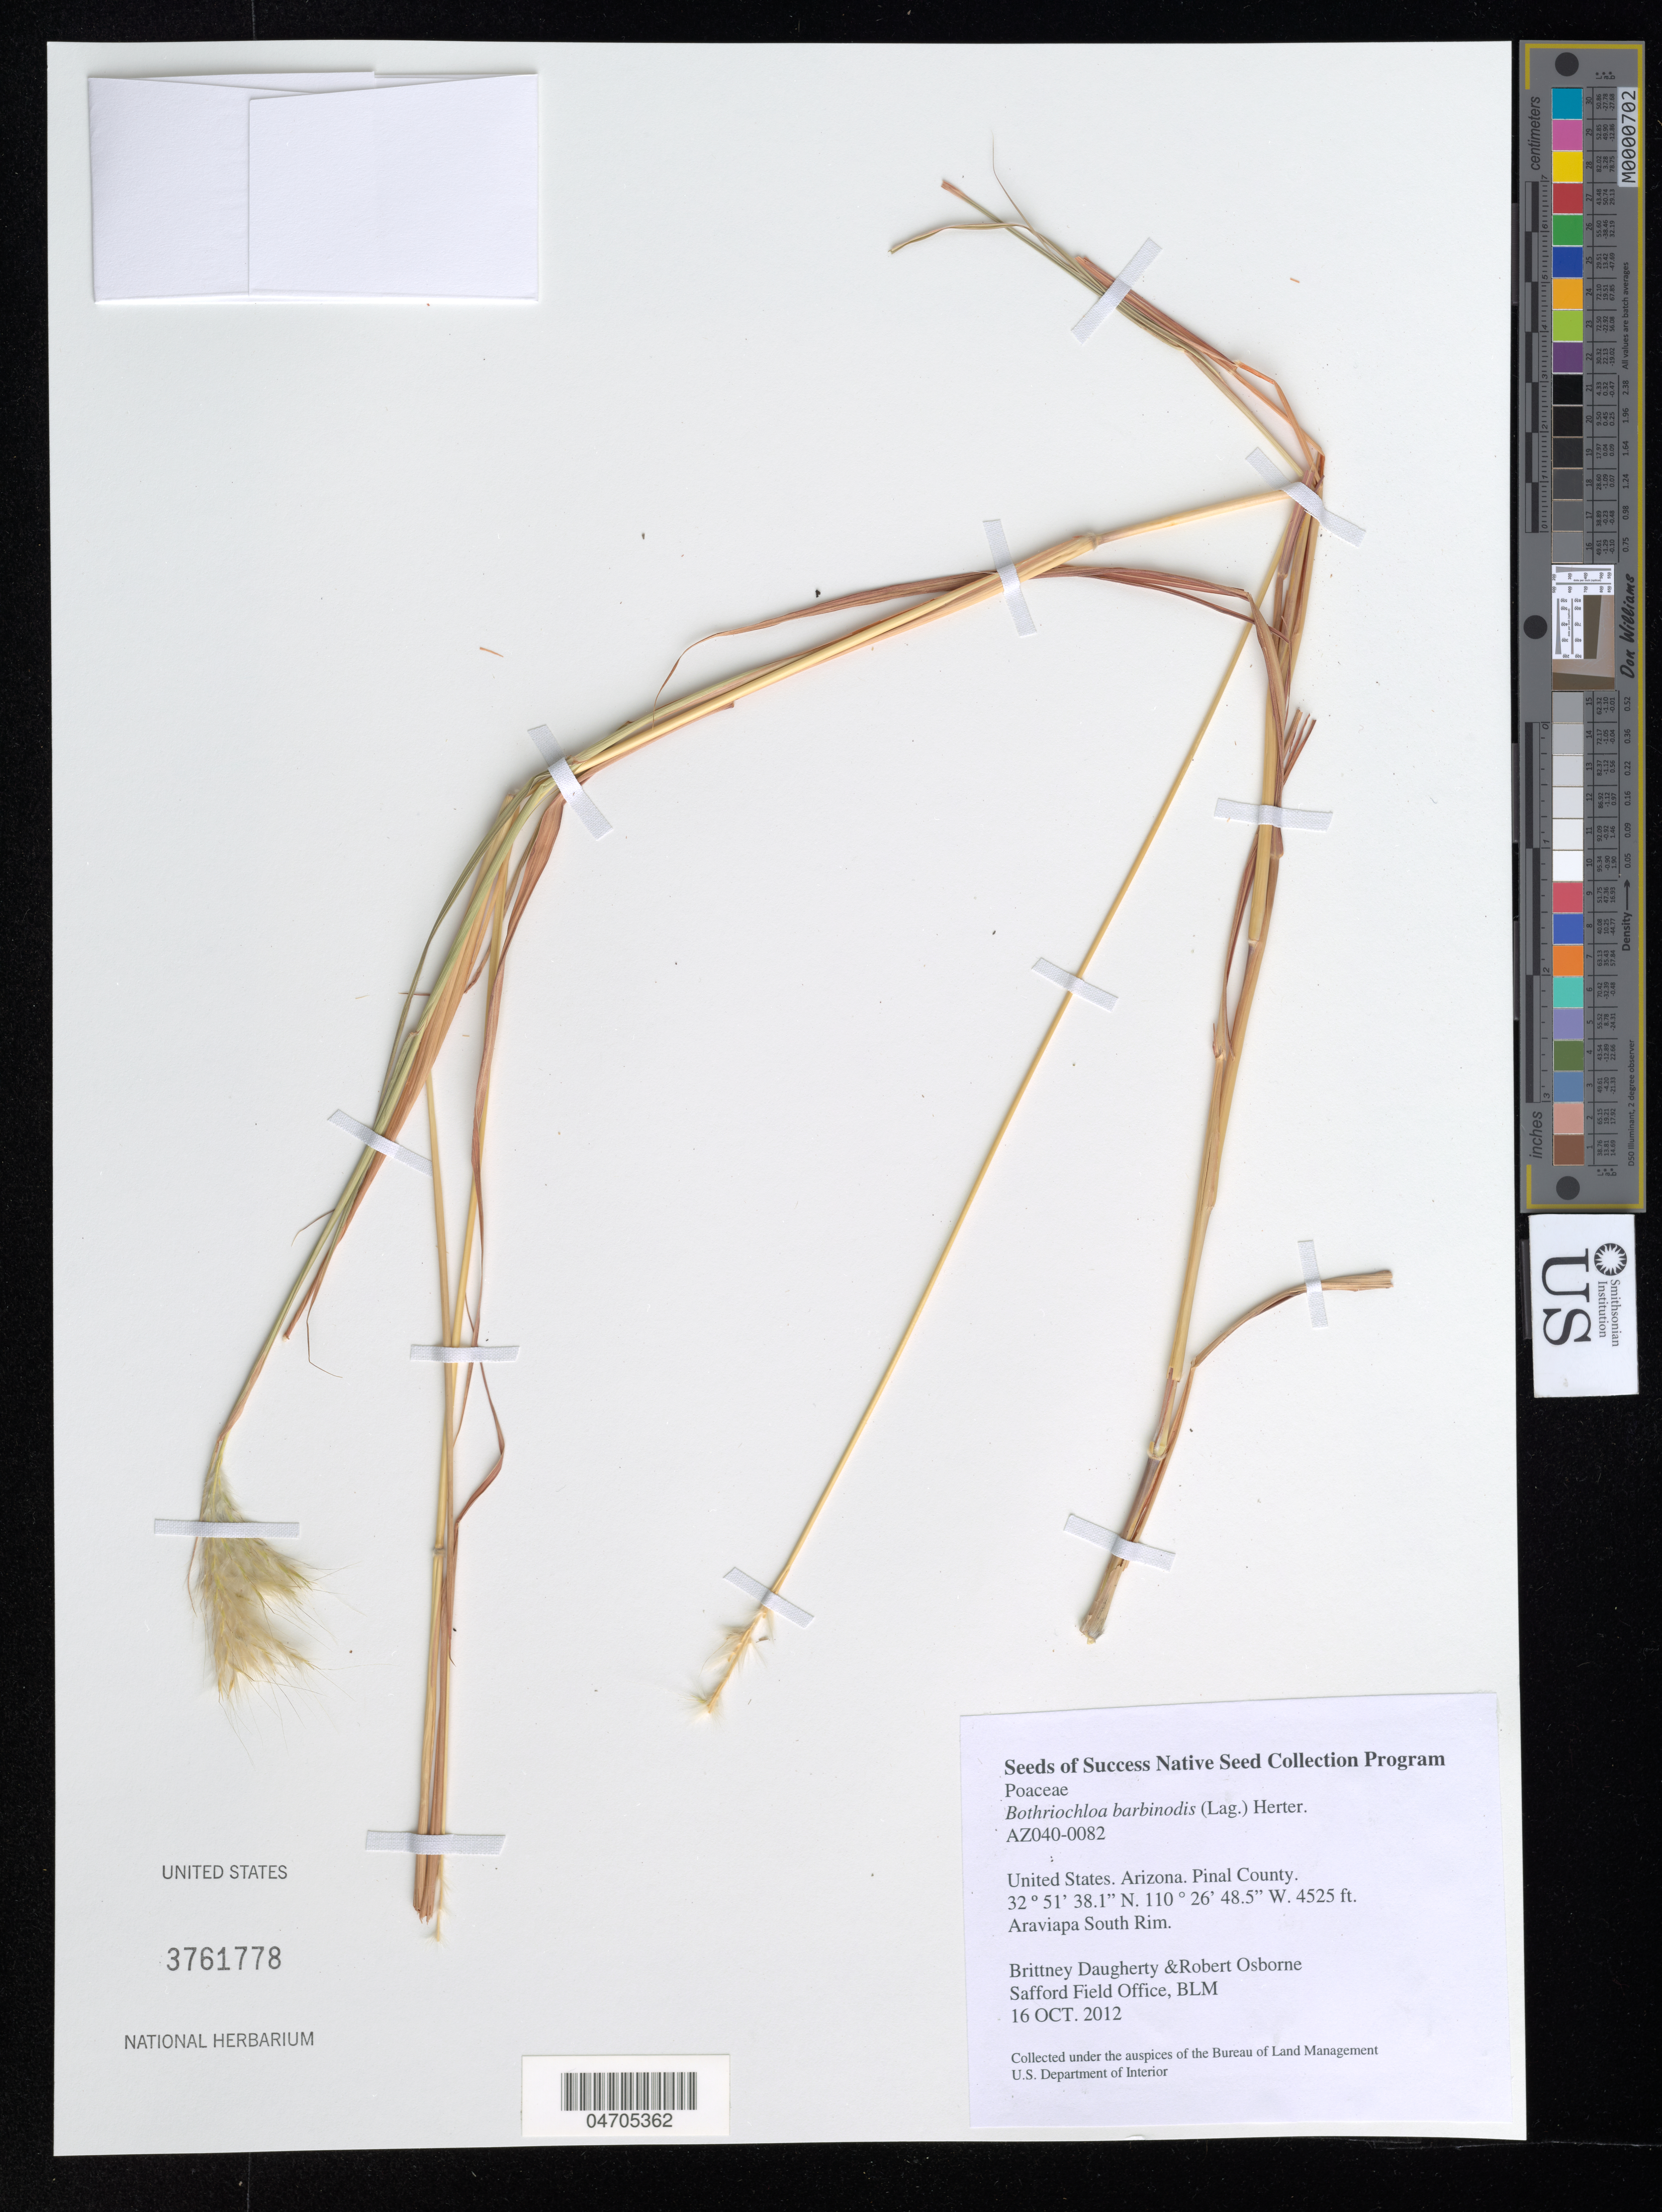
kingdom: Plantae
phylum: Tracheophyta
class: Liliopsida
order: Poales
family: Poaceae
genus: Bothriochloa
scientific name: Bothriochloa barbinodis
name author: (Lag.) Herter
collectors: B. Daugherty & R. Osborne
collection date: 2012-10-16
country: United States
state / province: Arizona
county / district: Pinal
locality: Pinal County. Araviapa South Rim.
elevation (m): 1379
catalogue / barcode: US 3761778